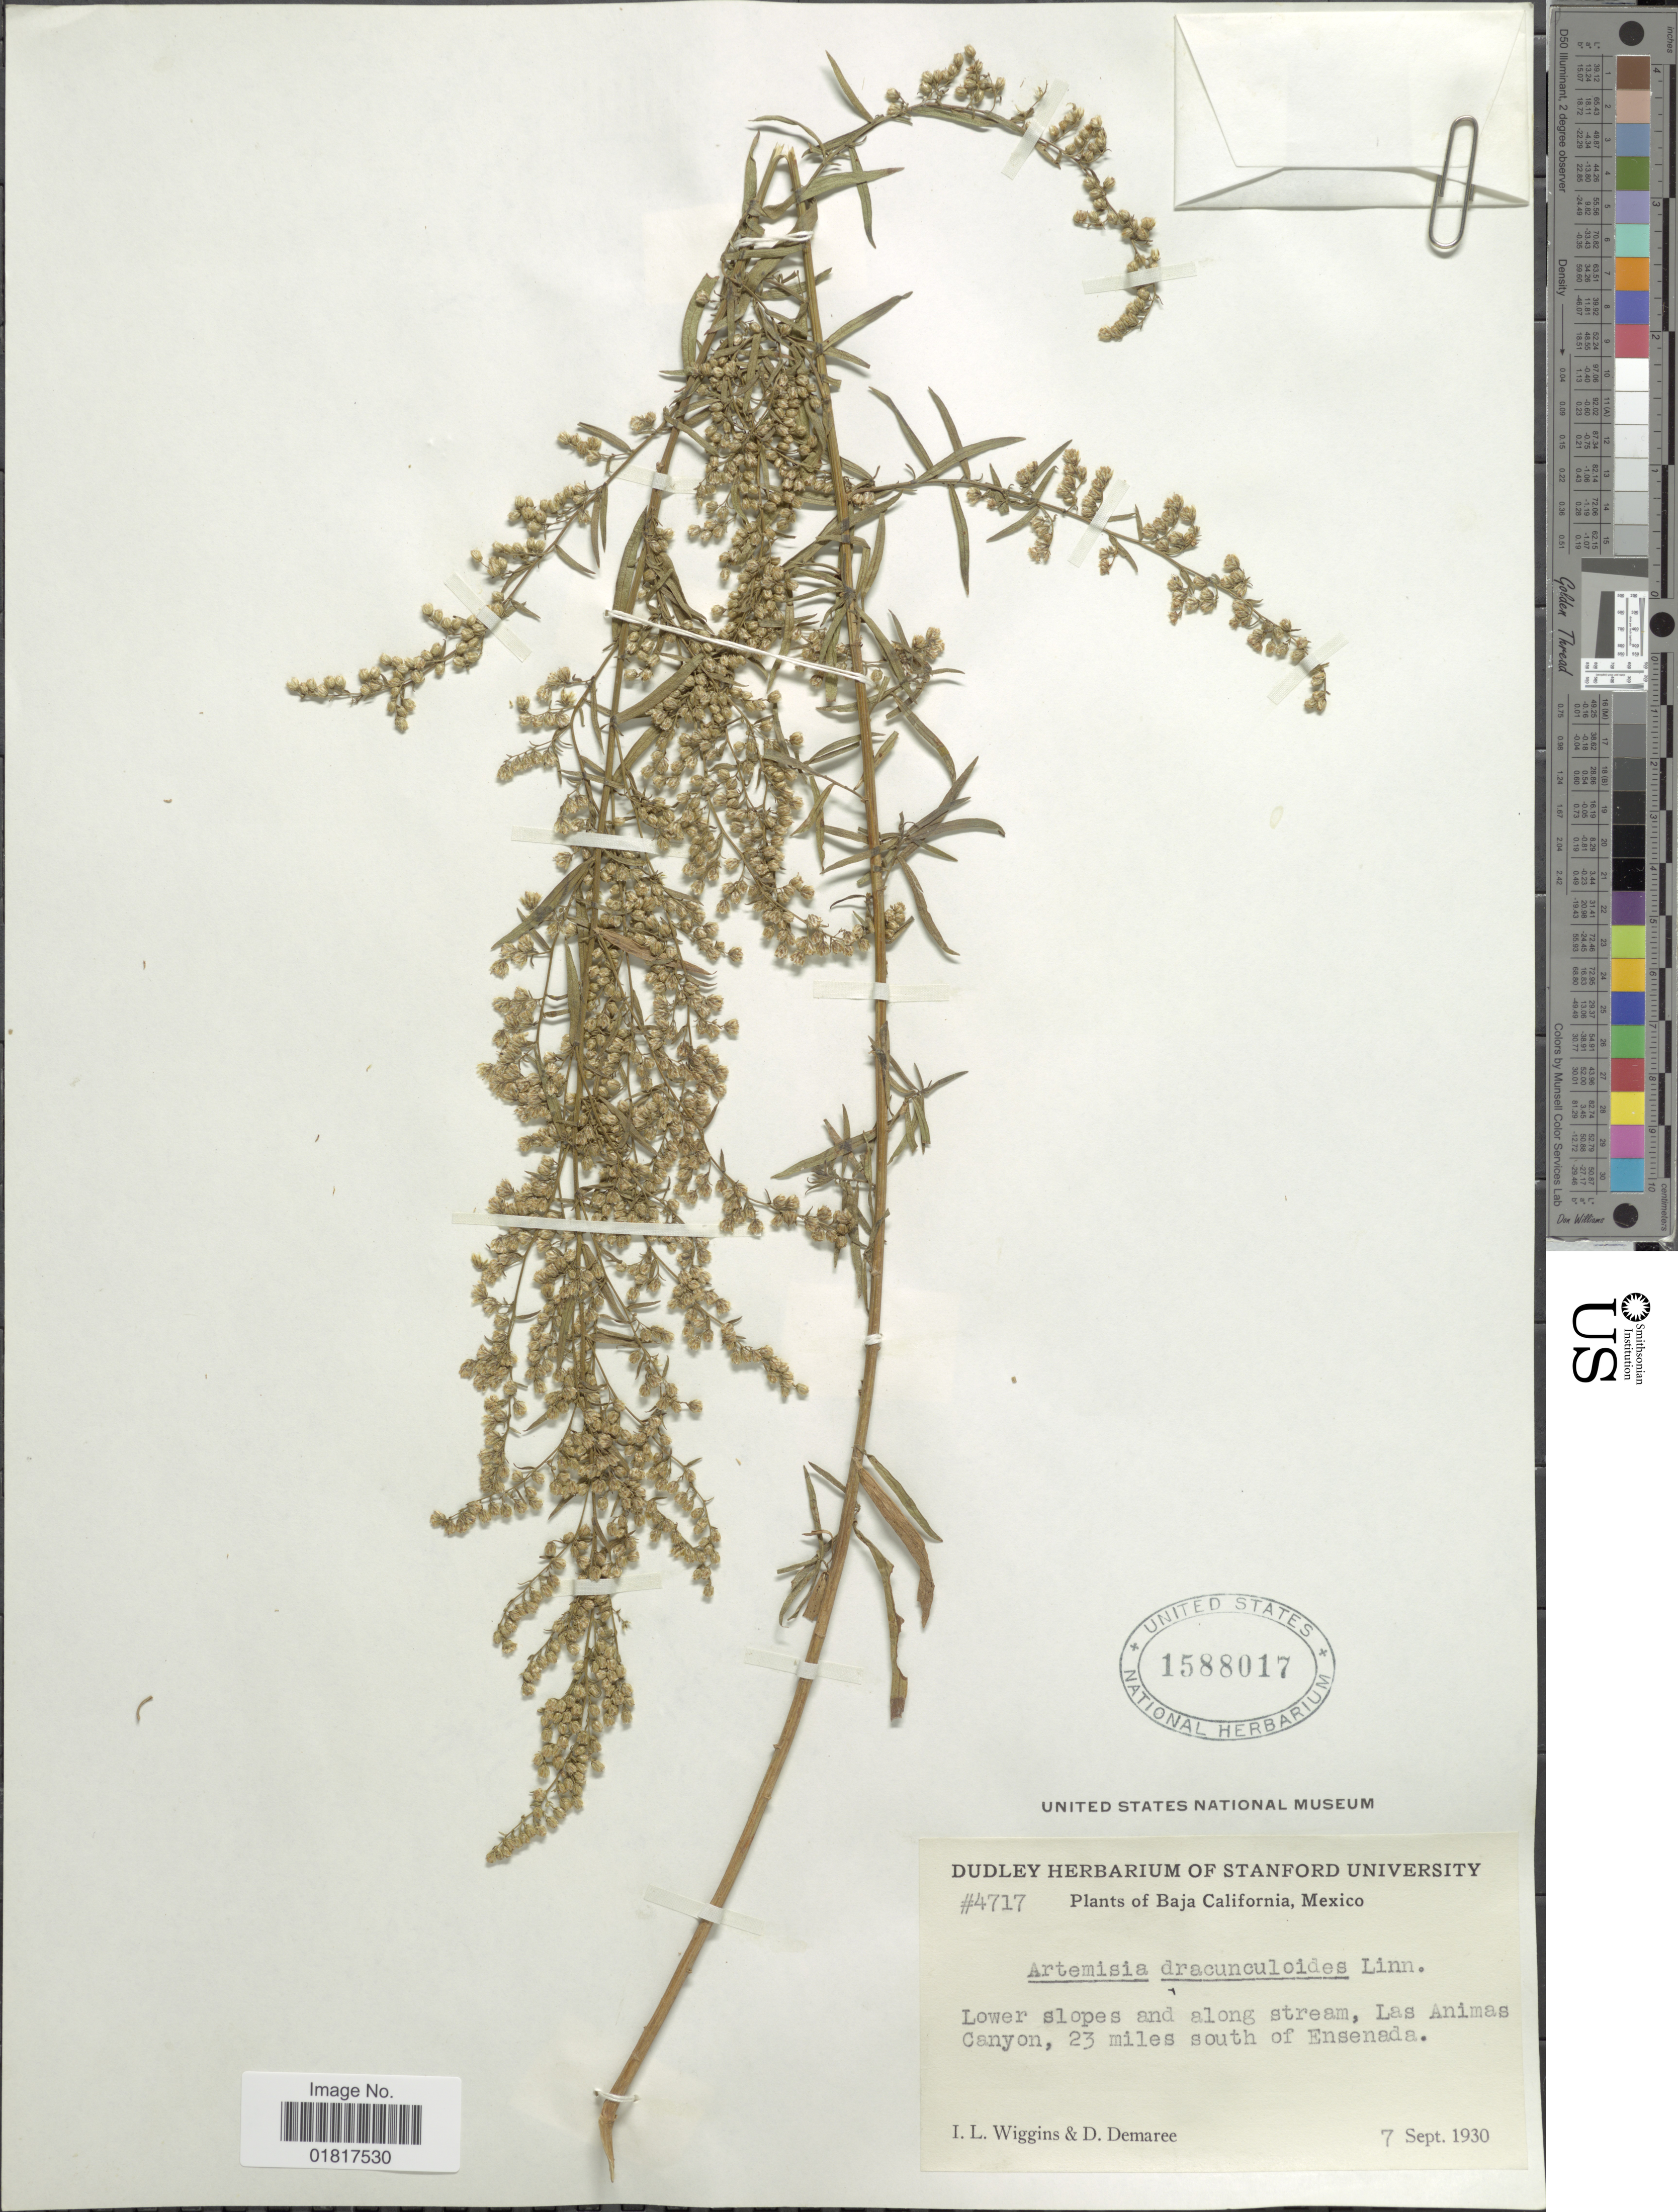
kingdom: Plantae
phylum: Tracheophyta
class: Magnoliopsida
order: Asterales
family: Asteraceae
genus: Artemisia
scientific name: Artemisia dracunculoides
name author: Pursh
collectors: I. L. Wiggins & D. Demaree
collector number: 4717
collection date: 1930-09-07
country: Mexico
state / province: Baja California Norte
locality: Lower slopes and along stream, Las Animas Canyon, 23 miles south of Ensenada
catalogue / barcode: US 1588017